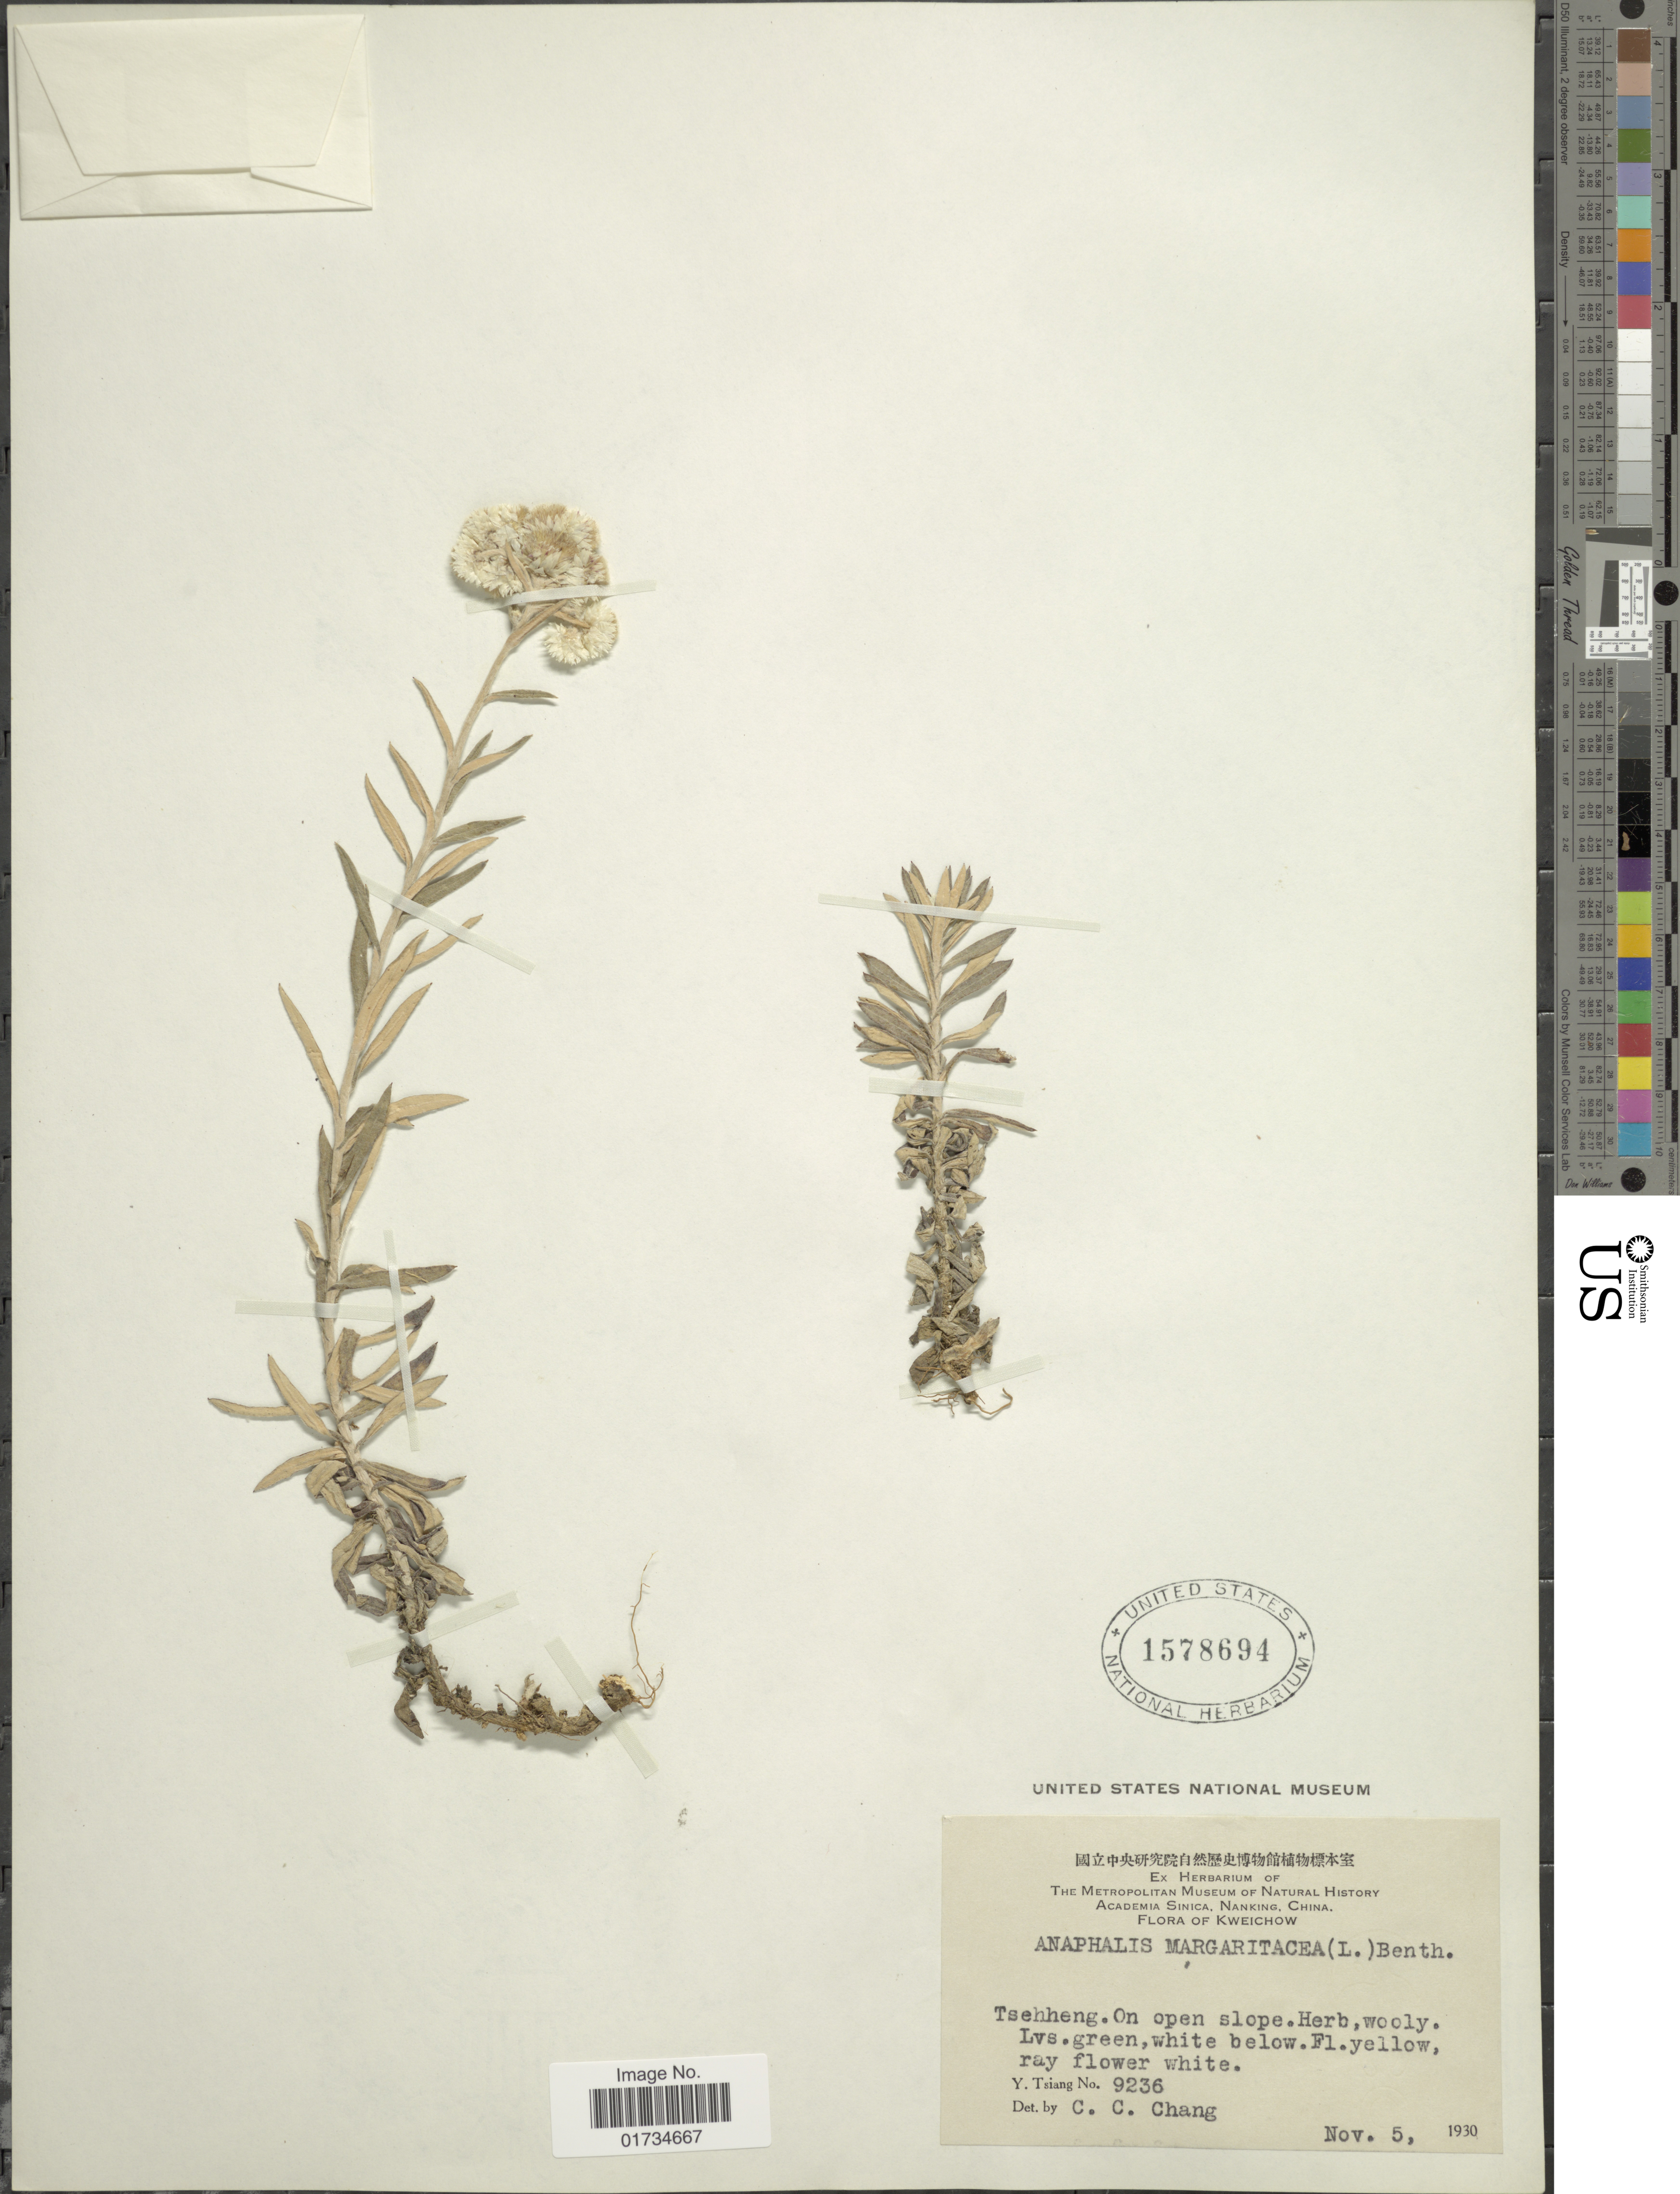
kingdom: Plantae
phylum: Tracheophyta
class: Magnoliopsida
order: Asterales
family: Asteraceae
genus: Anaphalis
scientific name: Anaphalis margaritacea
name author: (L.) Benth. & Hook. f.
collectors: Y. Tsiang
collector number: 9236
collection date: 1930-11-05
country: China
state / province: Guizhou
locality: Kweichow. Tsehheng. On open slope.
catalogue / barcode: US 1578694